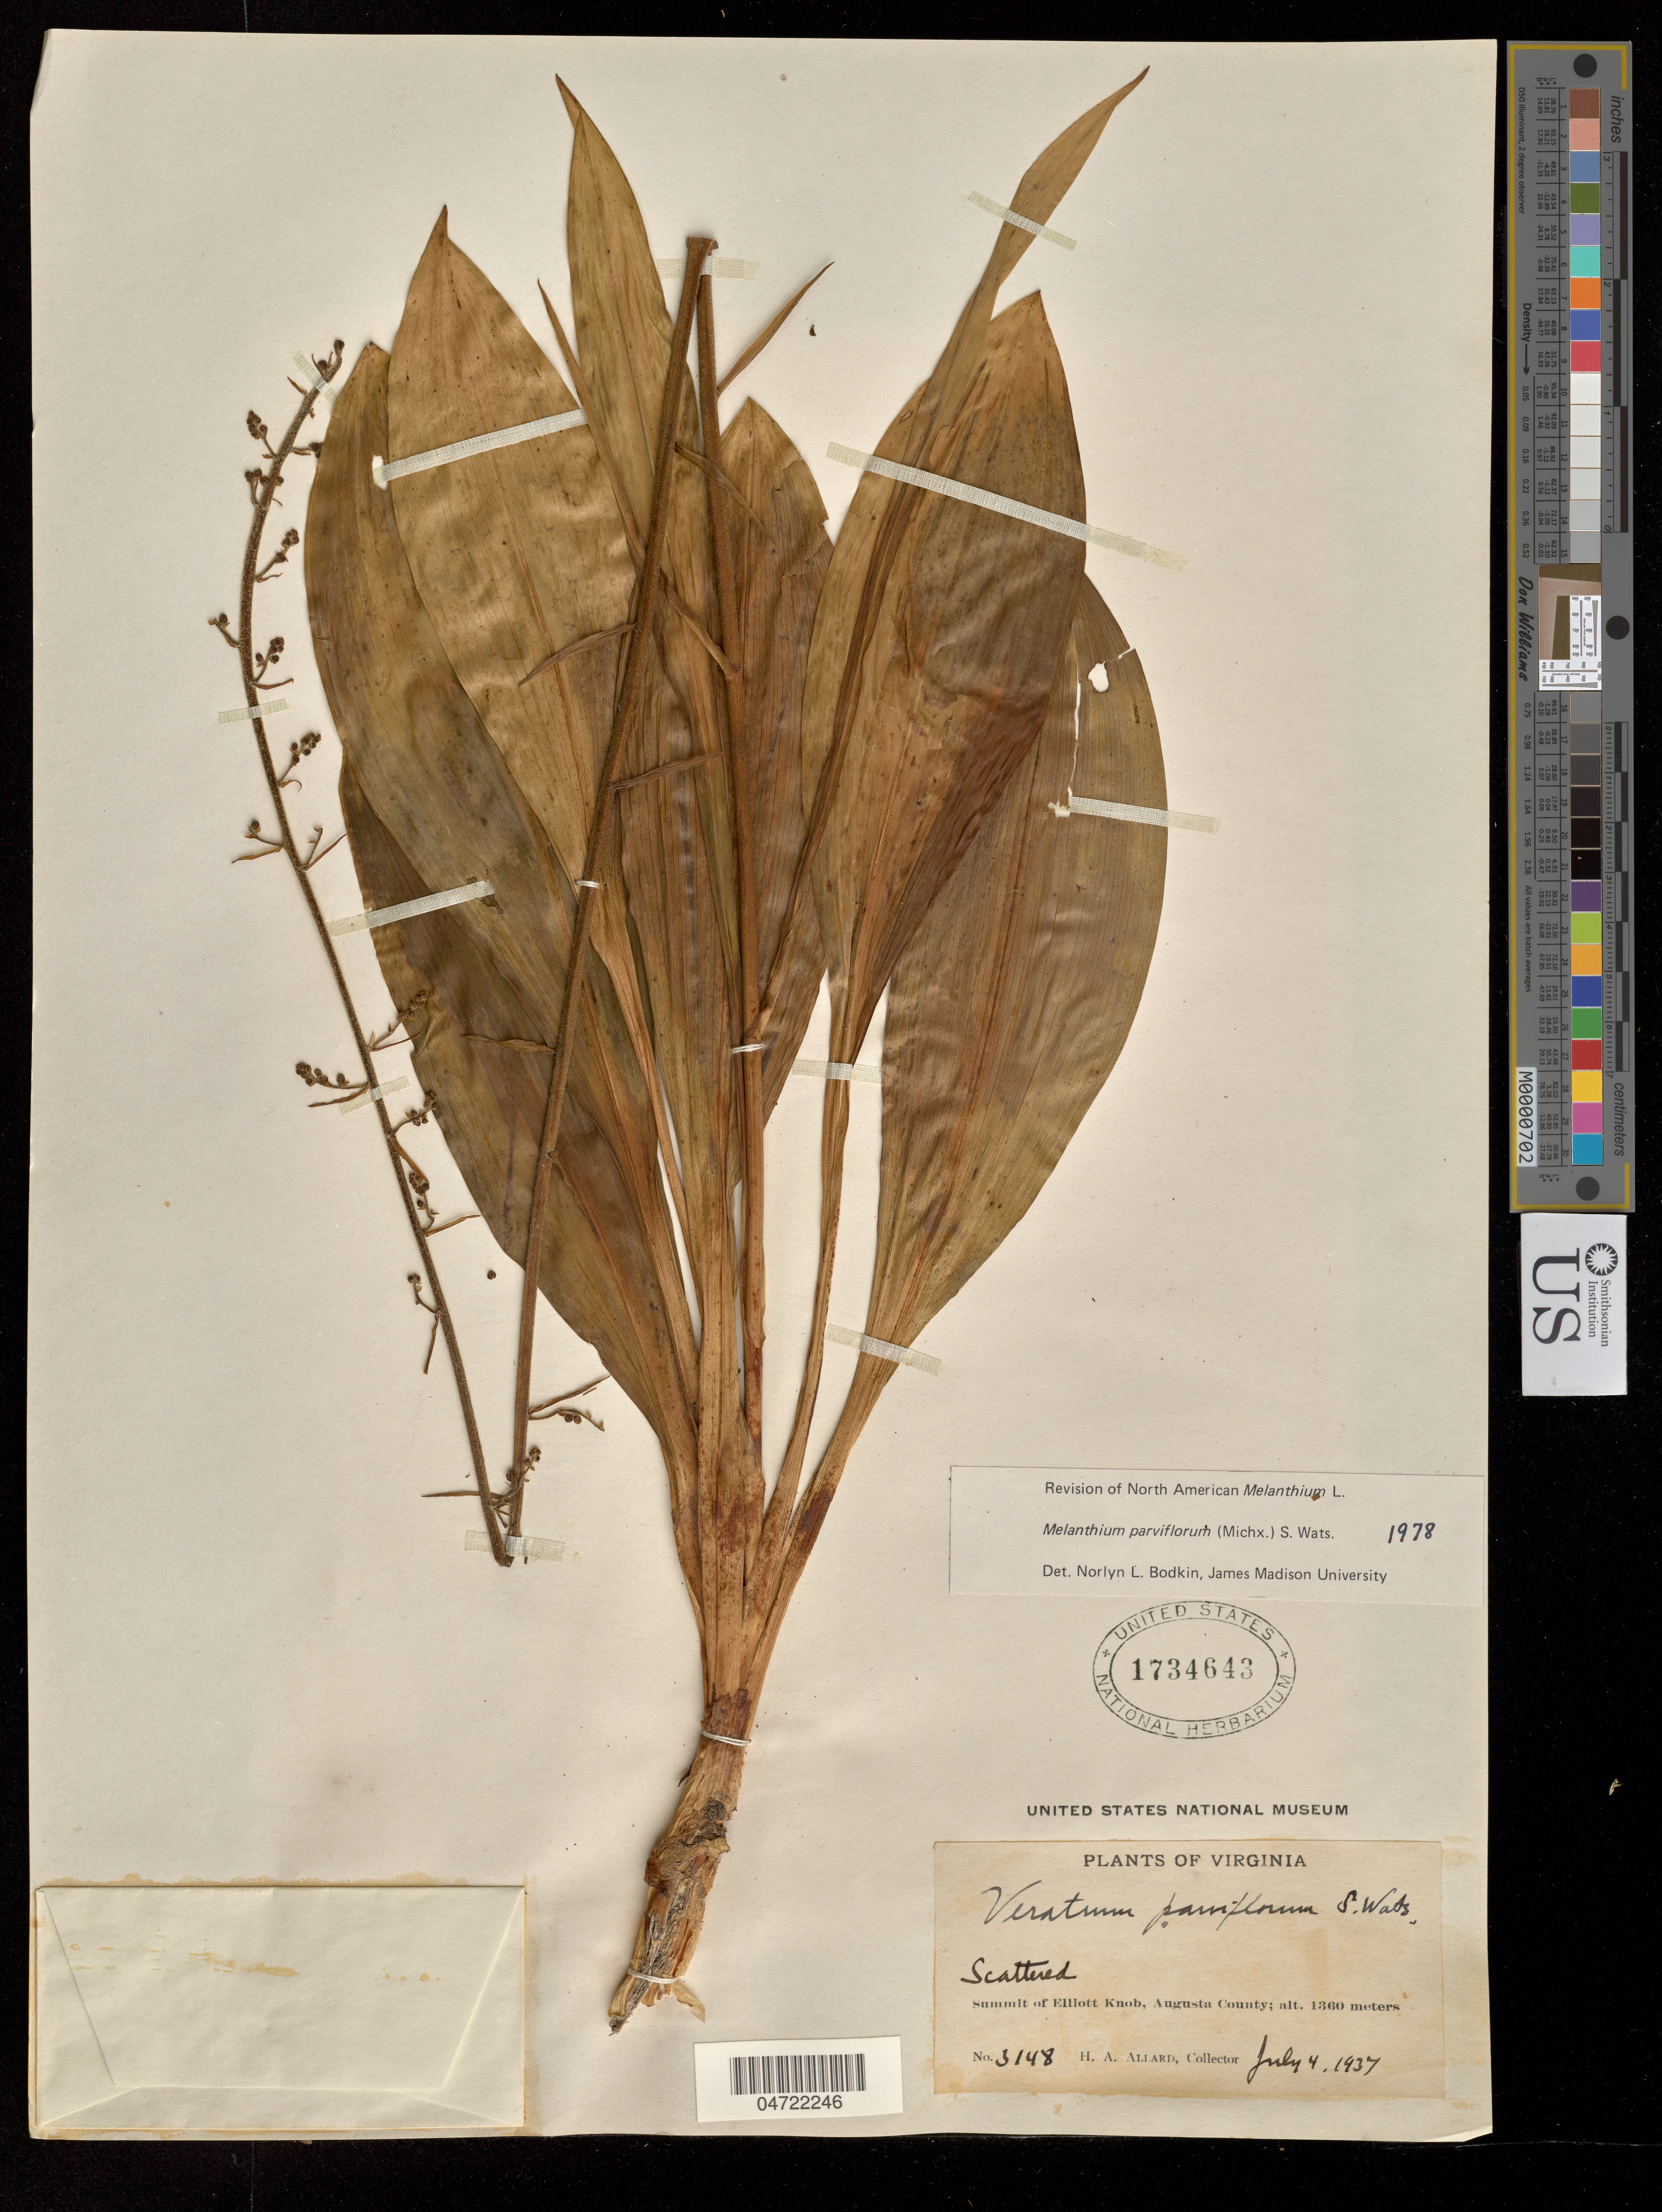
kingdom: Plantae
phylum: Tracheophyta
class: Liliopsida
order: Liliales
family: Melanthiaceae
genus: Melanthium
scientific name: Melanthium parviflorum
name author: (Michx.) S. Watson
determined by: Bodkin, N. L.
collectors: H. A. Allard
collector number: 3148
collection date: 1937-07-04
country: United States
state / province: Virginia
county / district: Augusta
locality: Summit of Elliott Knob.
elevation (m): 1360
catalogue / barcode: US 1734643